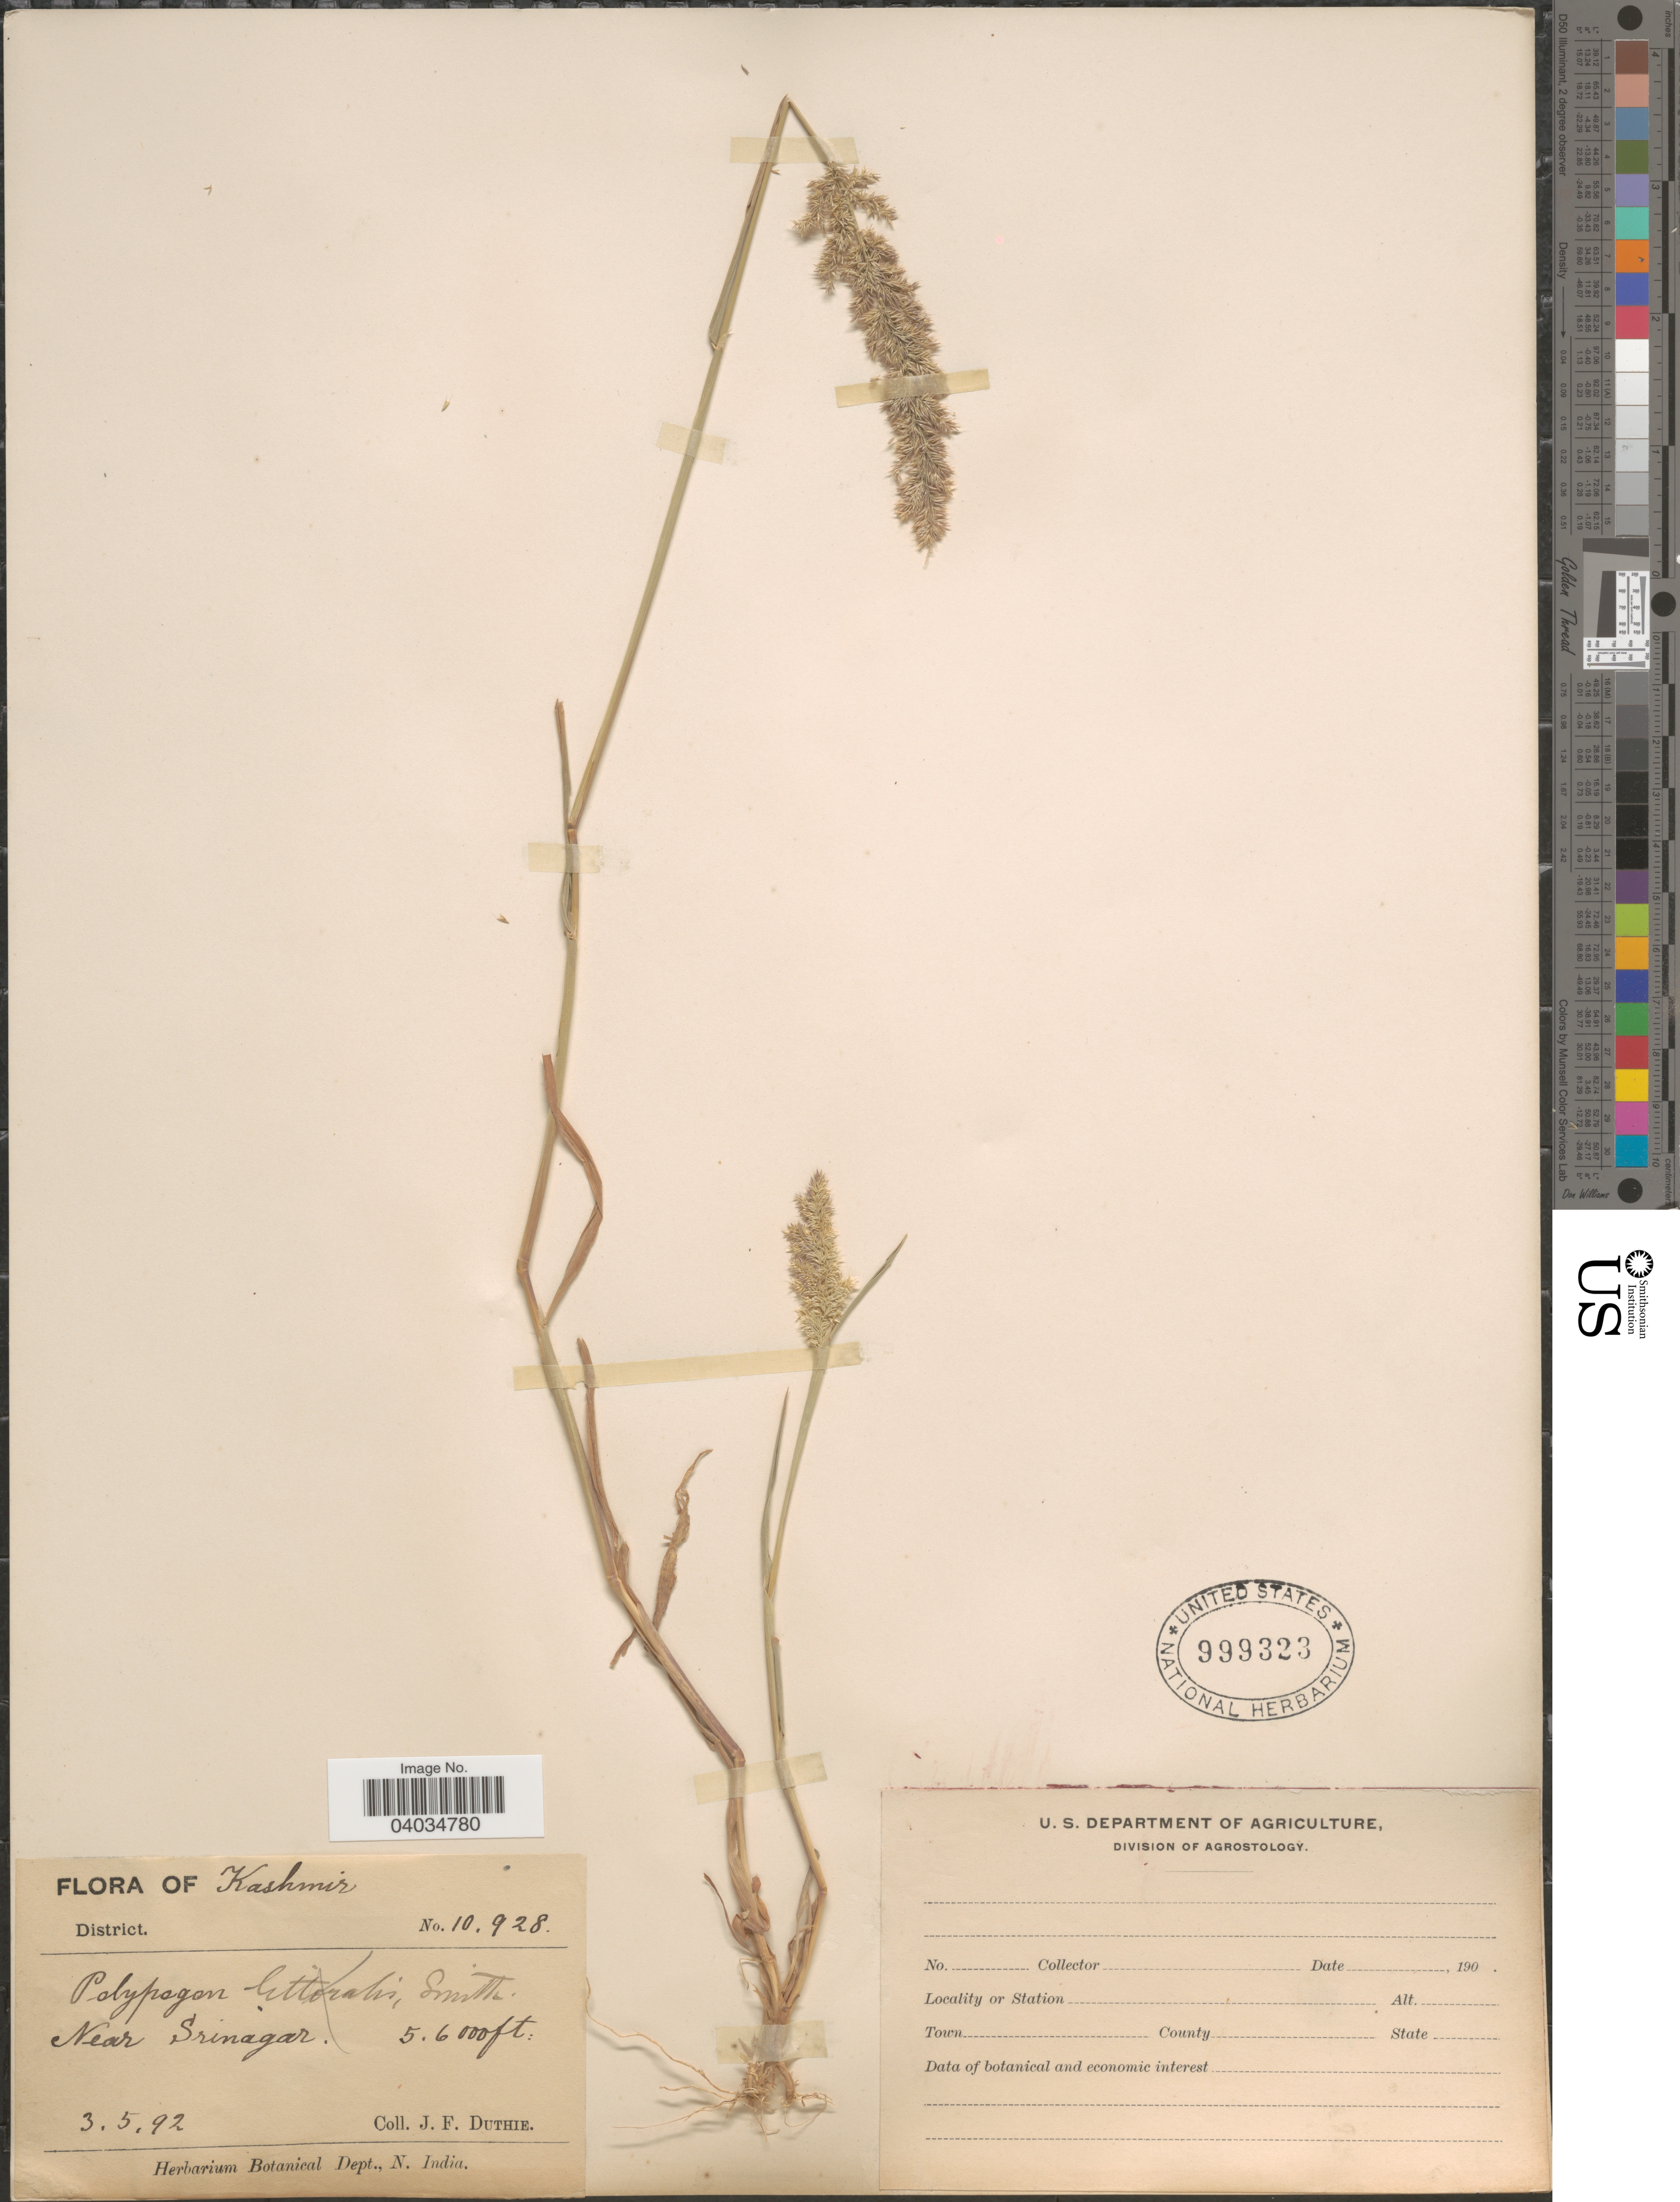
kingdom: Plantae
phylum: Tracheophyta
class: Liliopsida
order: Poales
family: Poaceae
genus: Polypogon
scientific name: Polypogon sp.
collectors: J. F. Duthie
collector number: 10928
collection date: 1992-05-03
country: India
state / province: Jammu and Kashmir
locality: Kashmir. Near Srinagar.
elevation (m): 1524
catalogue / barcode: US 999323